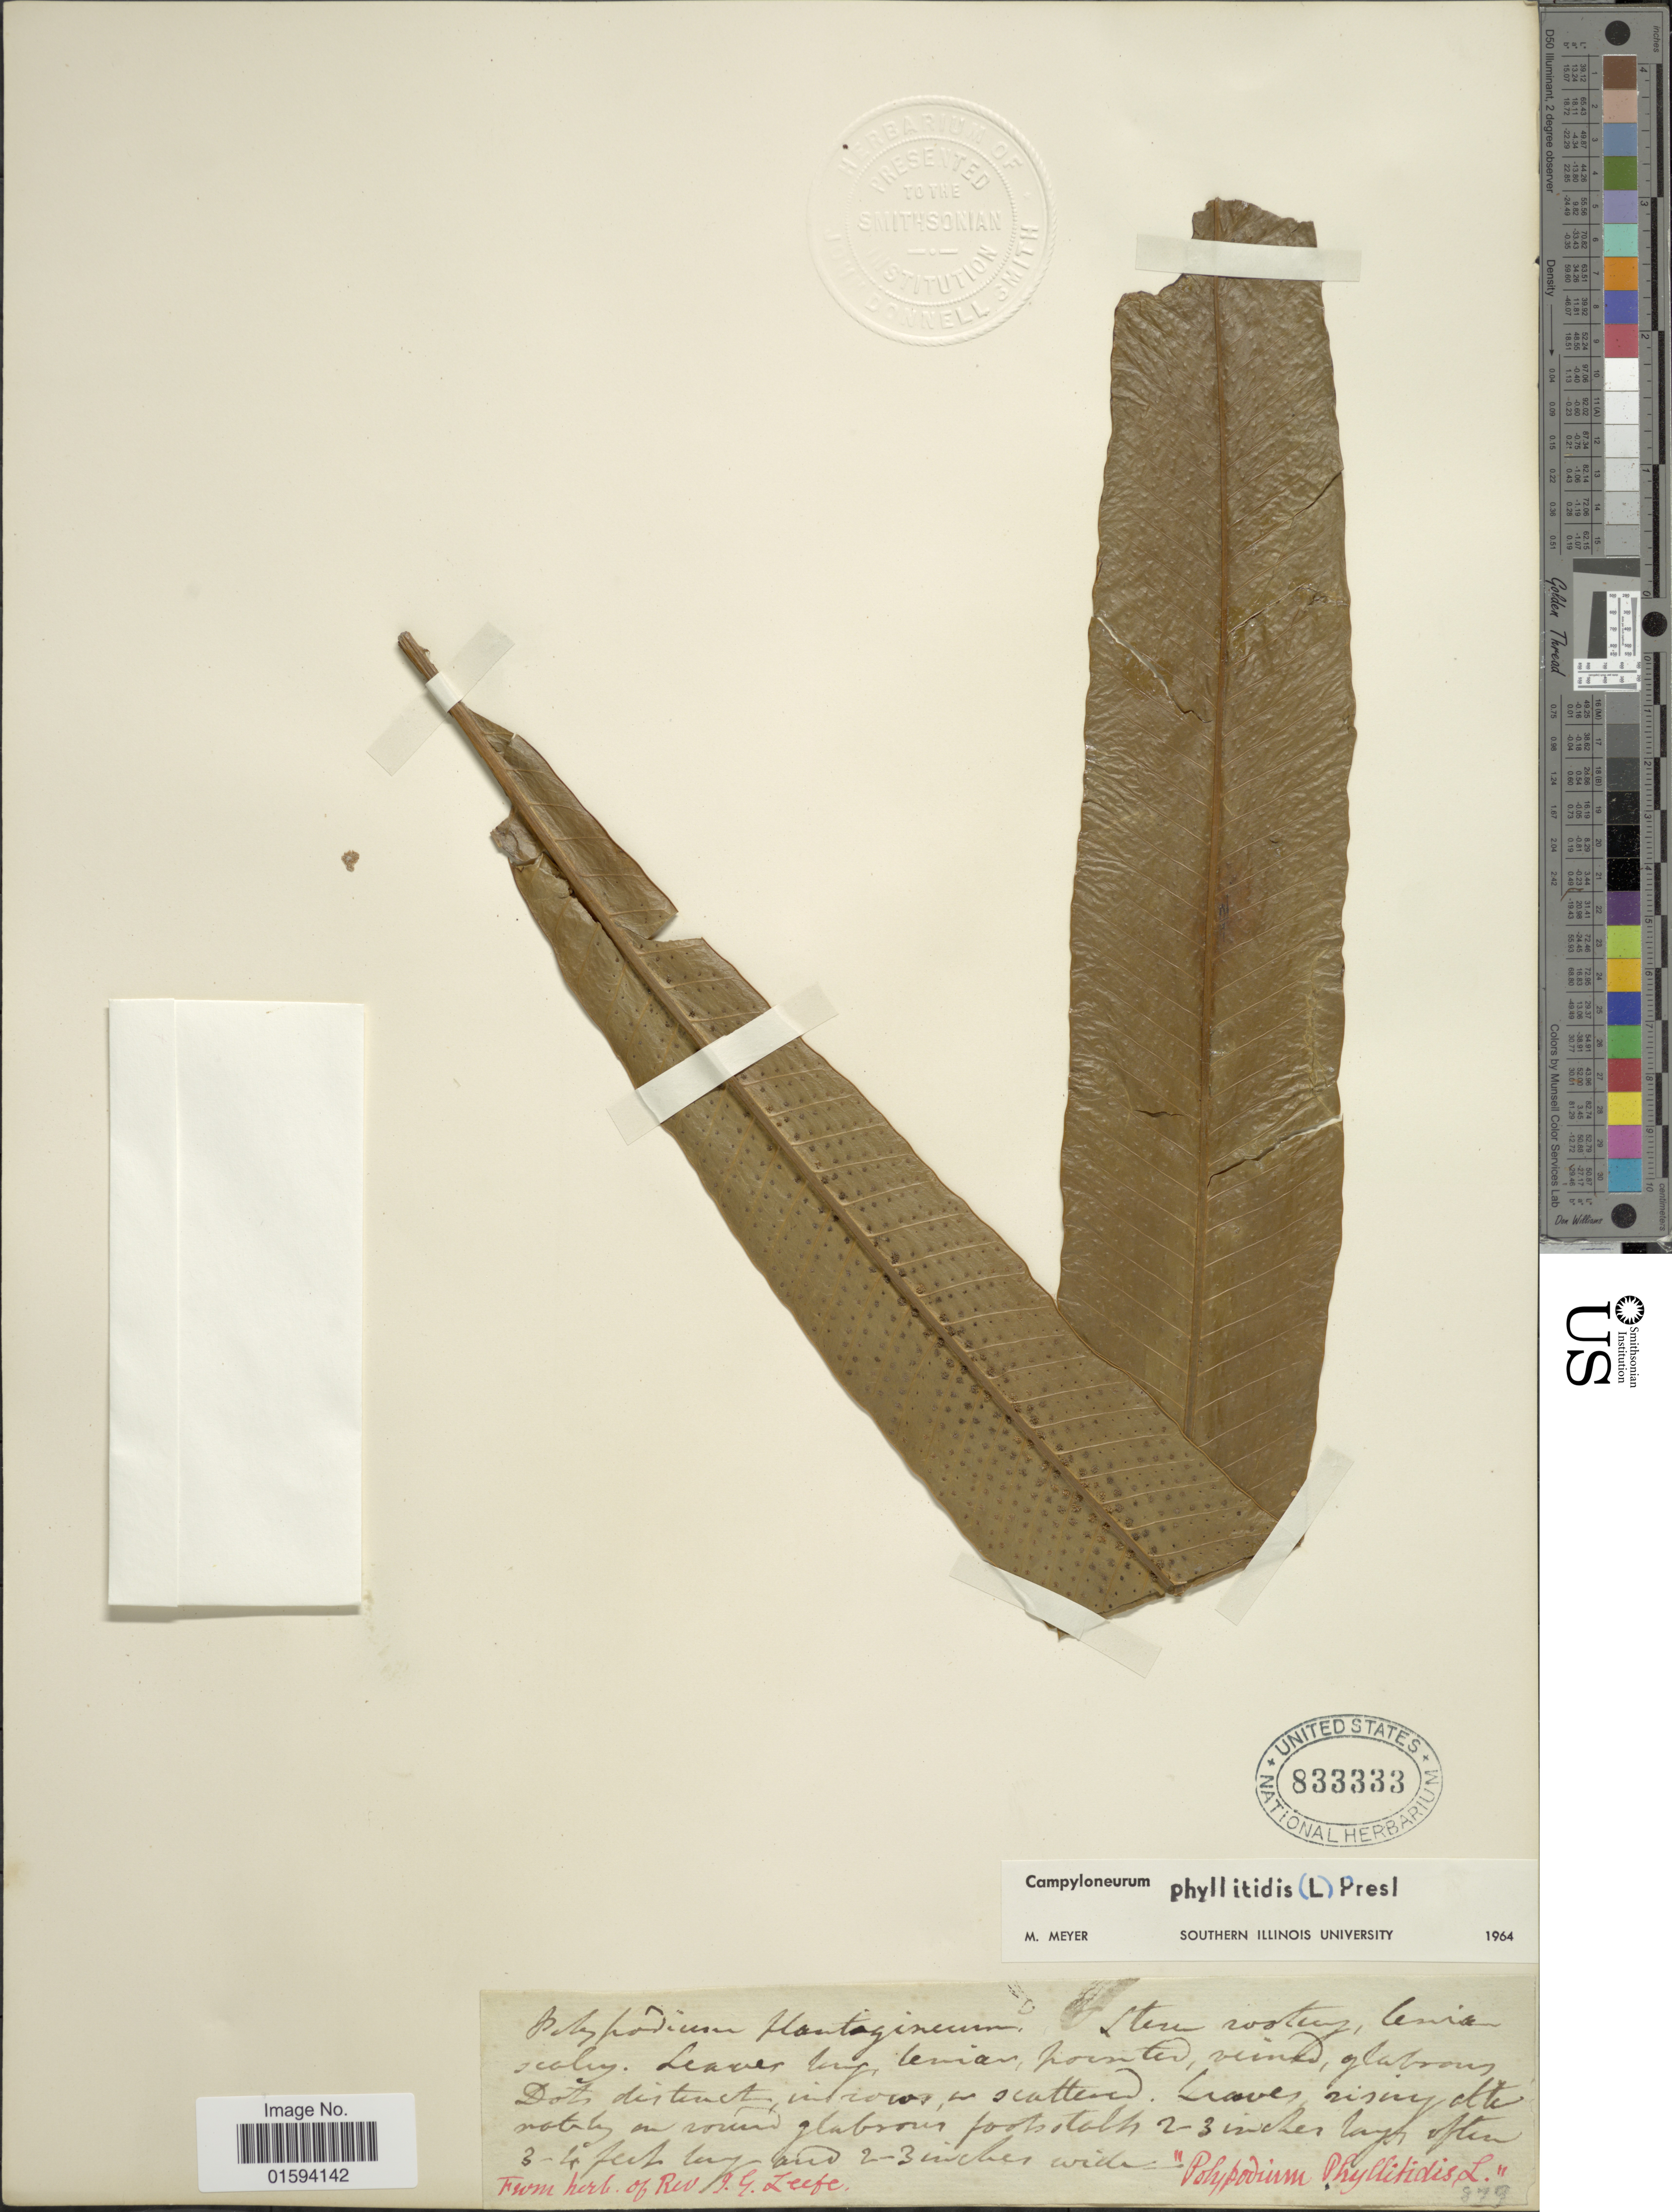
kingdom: Plantae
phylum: Tracheophyta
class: Polypodiopsida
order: Polypodiales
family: Polypodiaceae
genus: Polypodium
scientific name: Polypodium phyllitidis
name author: L.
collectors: ex herb. Rev. J. G. Leefe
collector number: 979?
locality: Glooming Dots district in river in scattern [interpreted]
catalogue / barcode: US 833333